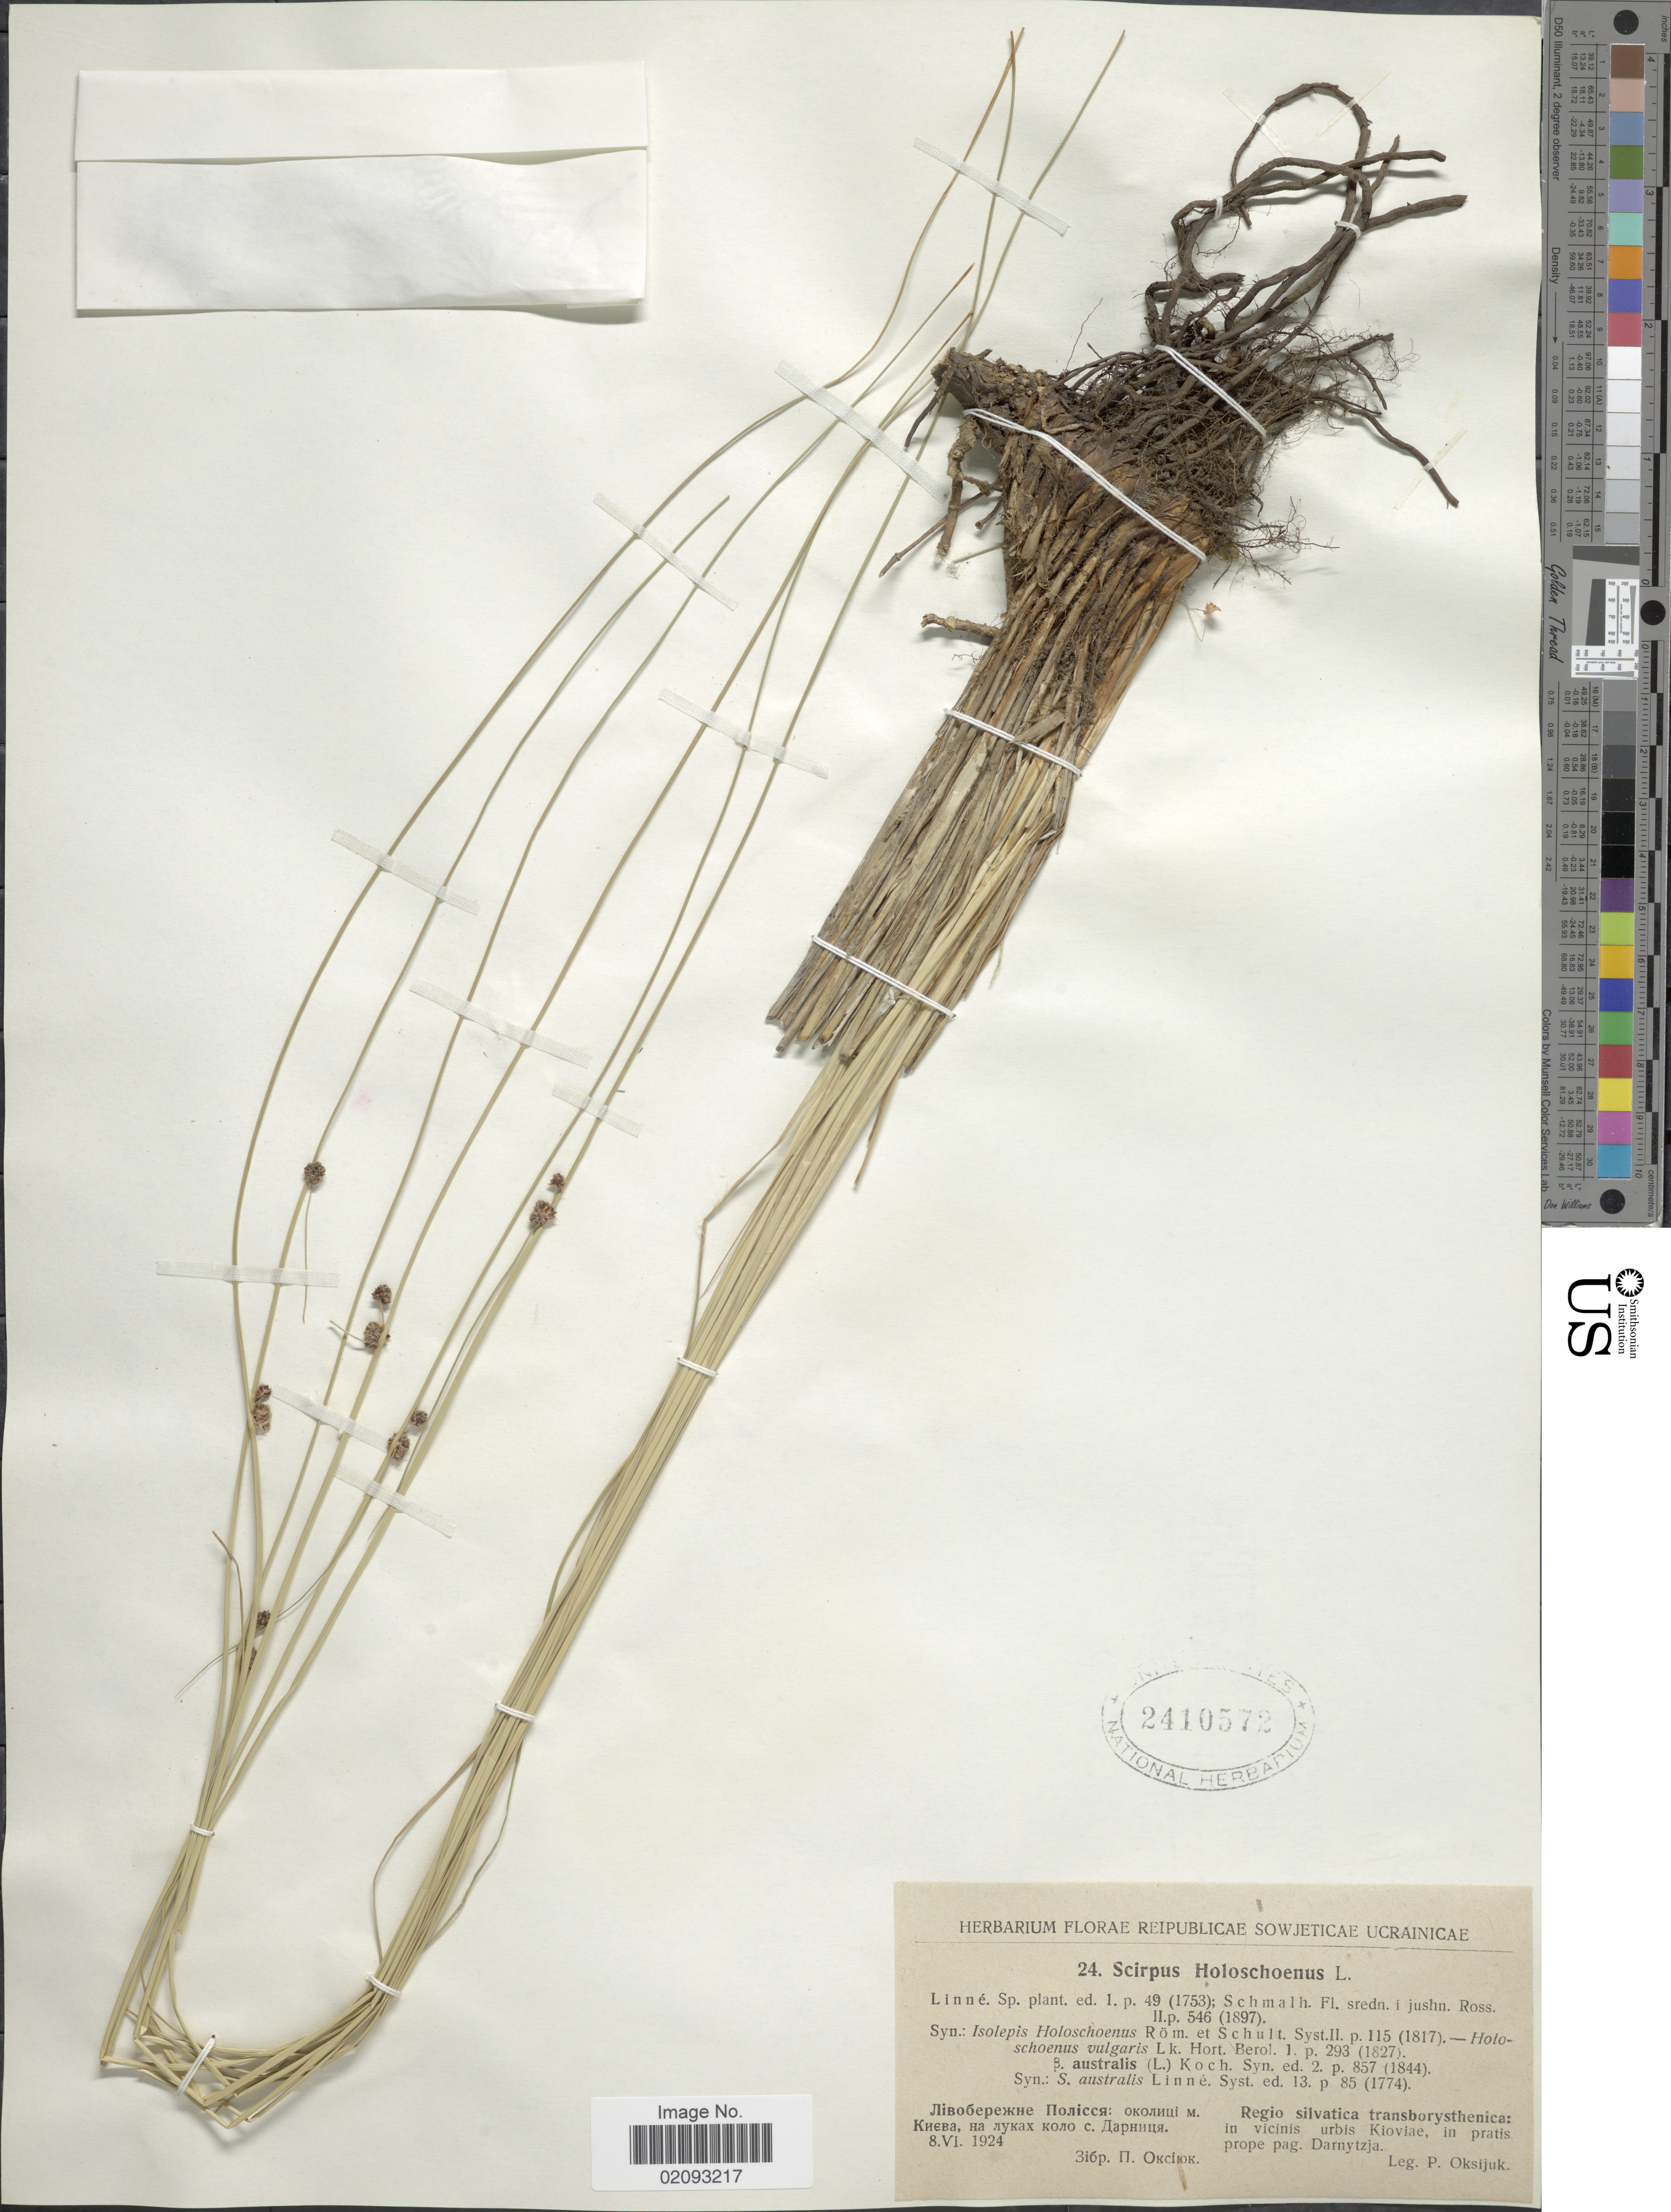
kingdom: Plantae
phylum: Tracheophyta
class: Liliopsida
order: Poales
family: Cyperaceae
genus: Scirpoides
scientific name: Scirpoides holoschoenus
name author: (L.) Soják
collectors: P. Oksijuk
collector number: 24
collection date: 1924-06-08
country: Ukraine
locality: Regio silvatica transborysthenica: in vicinis urbis Kioviae, in pratis prope pag. Darnytzja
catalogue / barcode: US 2410572